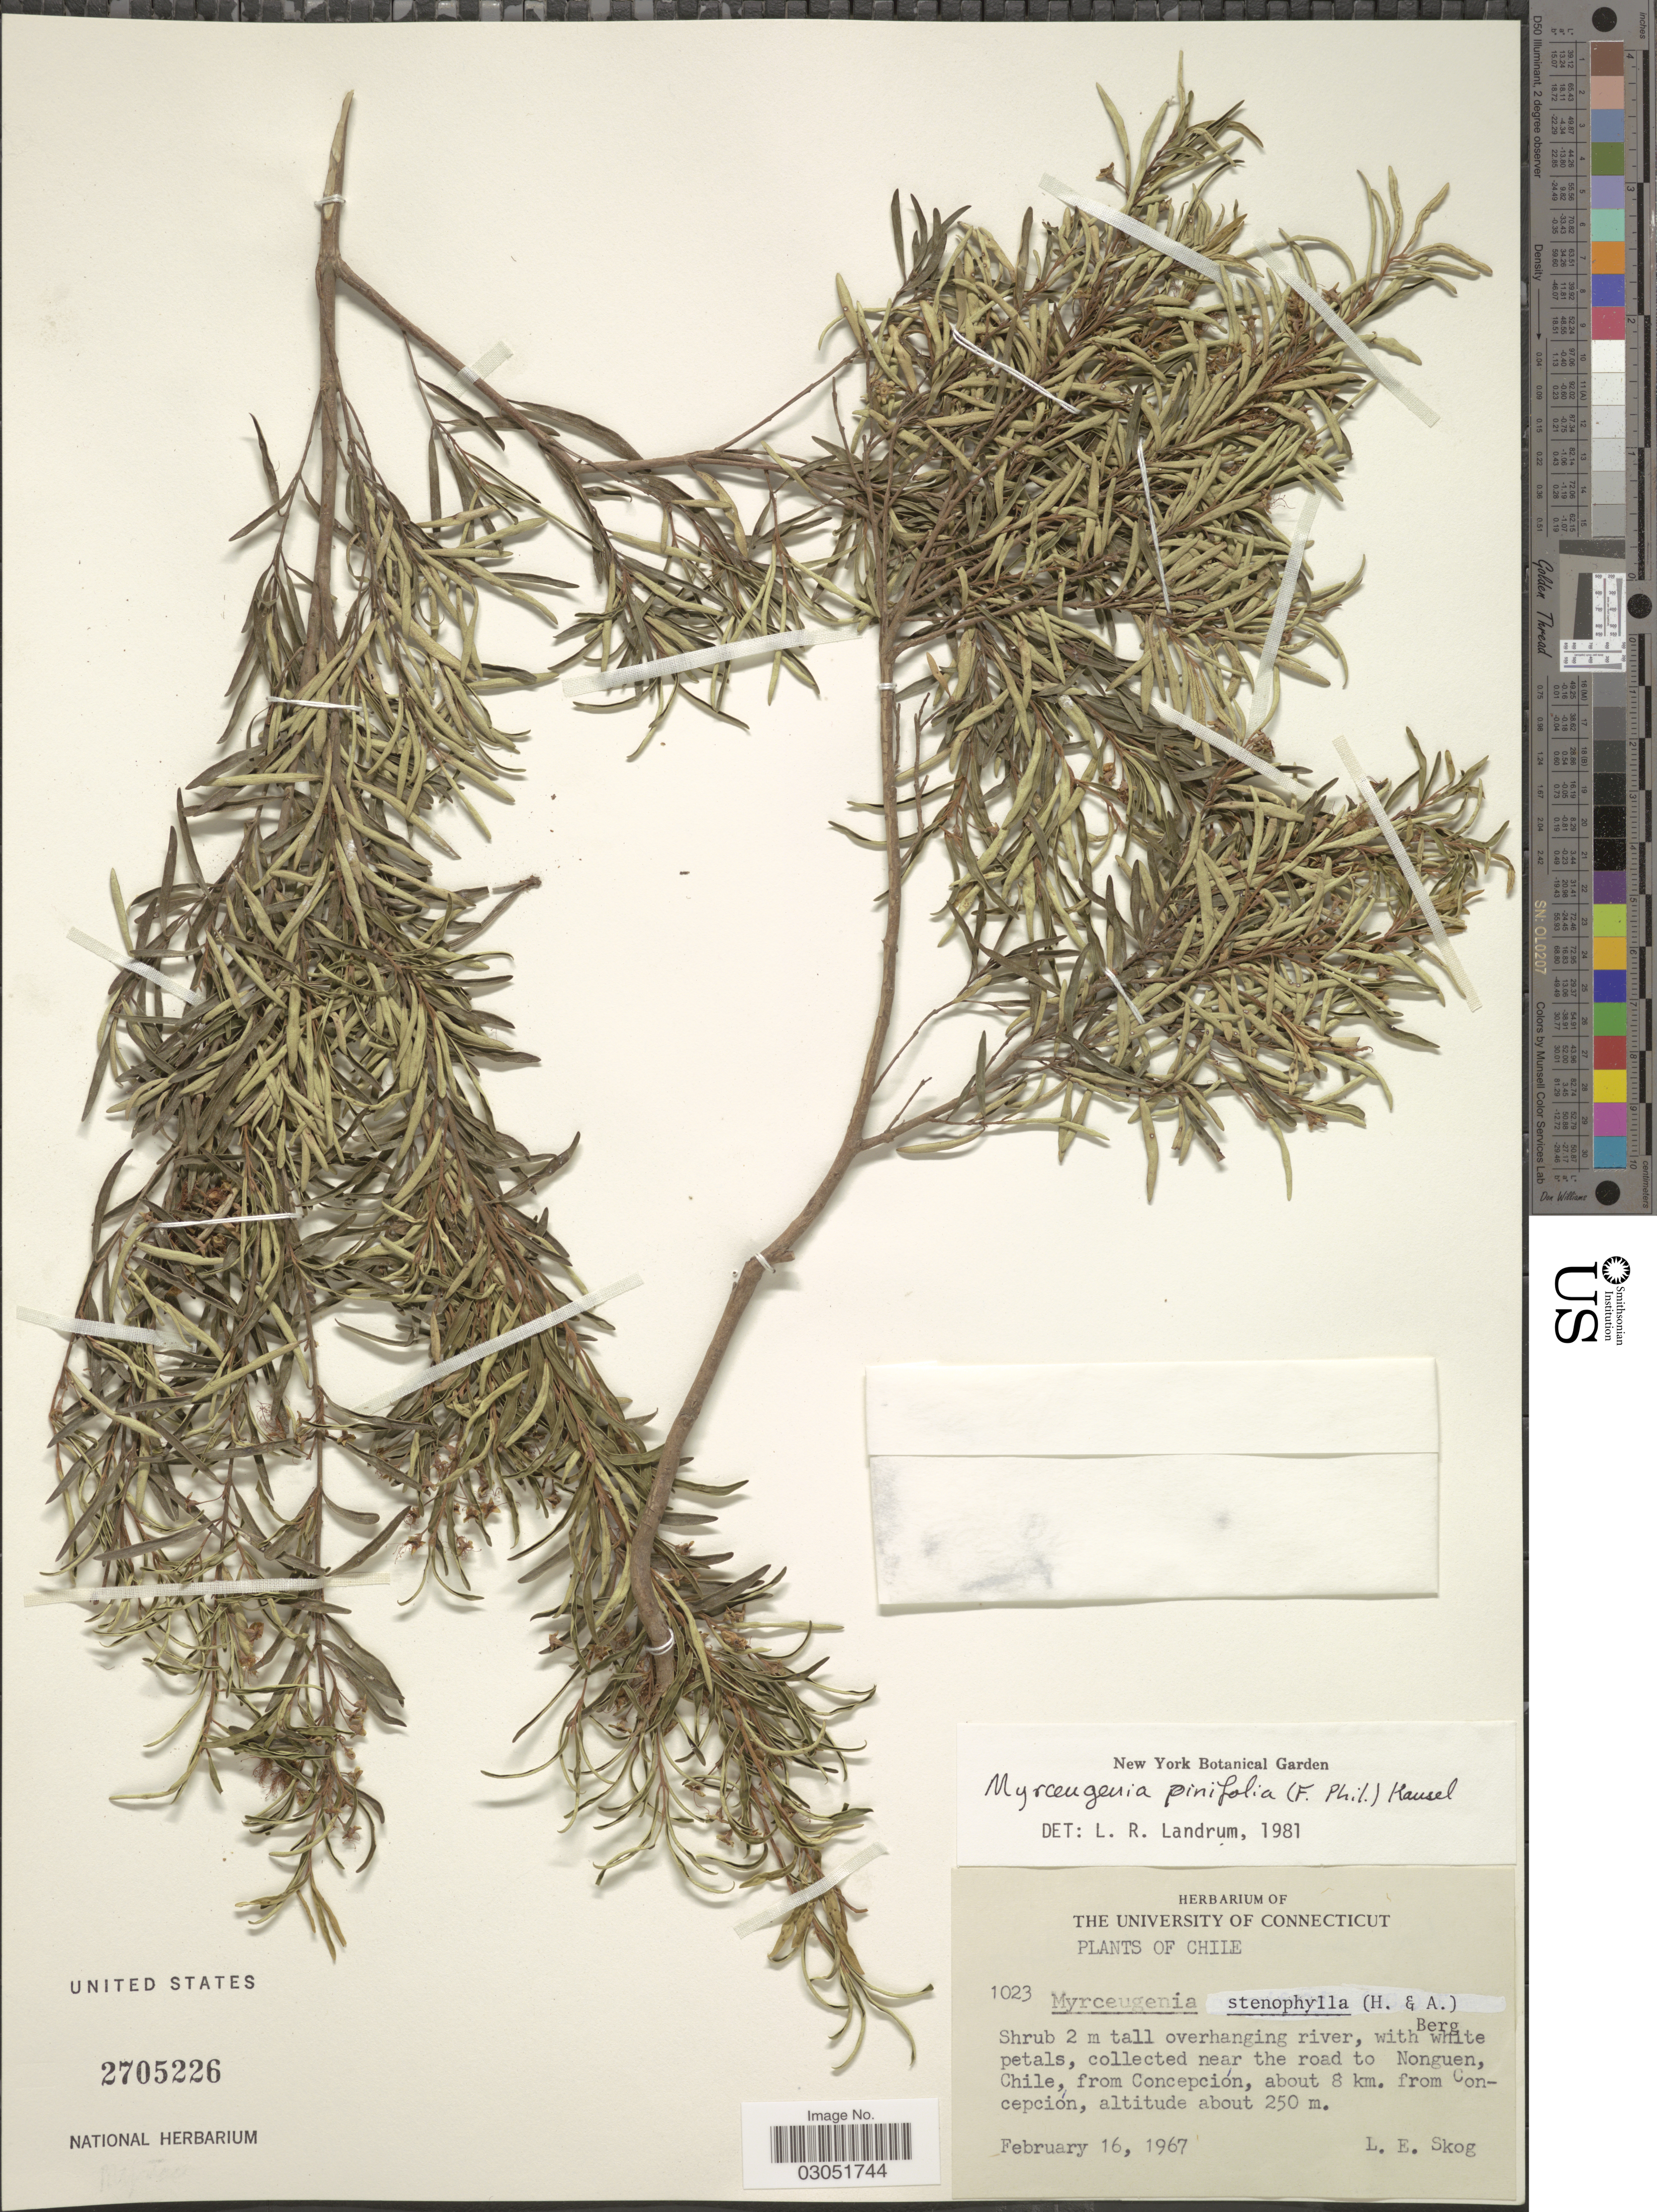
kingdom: Plantae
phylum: Tracheophyta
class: Magnoliopsida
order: Myrtales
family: Myrtaceae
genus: Myrceugenia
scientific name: Myrceugenia pinifolia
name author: (Phil.) Kausel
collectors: L. E. Skog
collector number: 1023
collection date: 1967-02-16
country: Paraguay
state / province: Concepcion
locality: Near the road to Nonguen, about 8 km. from Concepción.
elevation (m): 250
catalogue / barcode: US 2705226